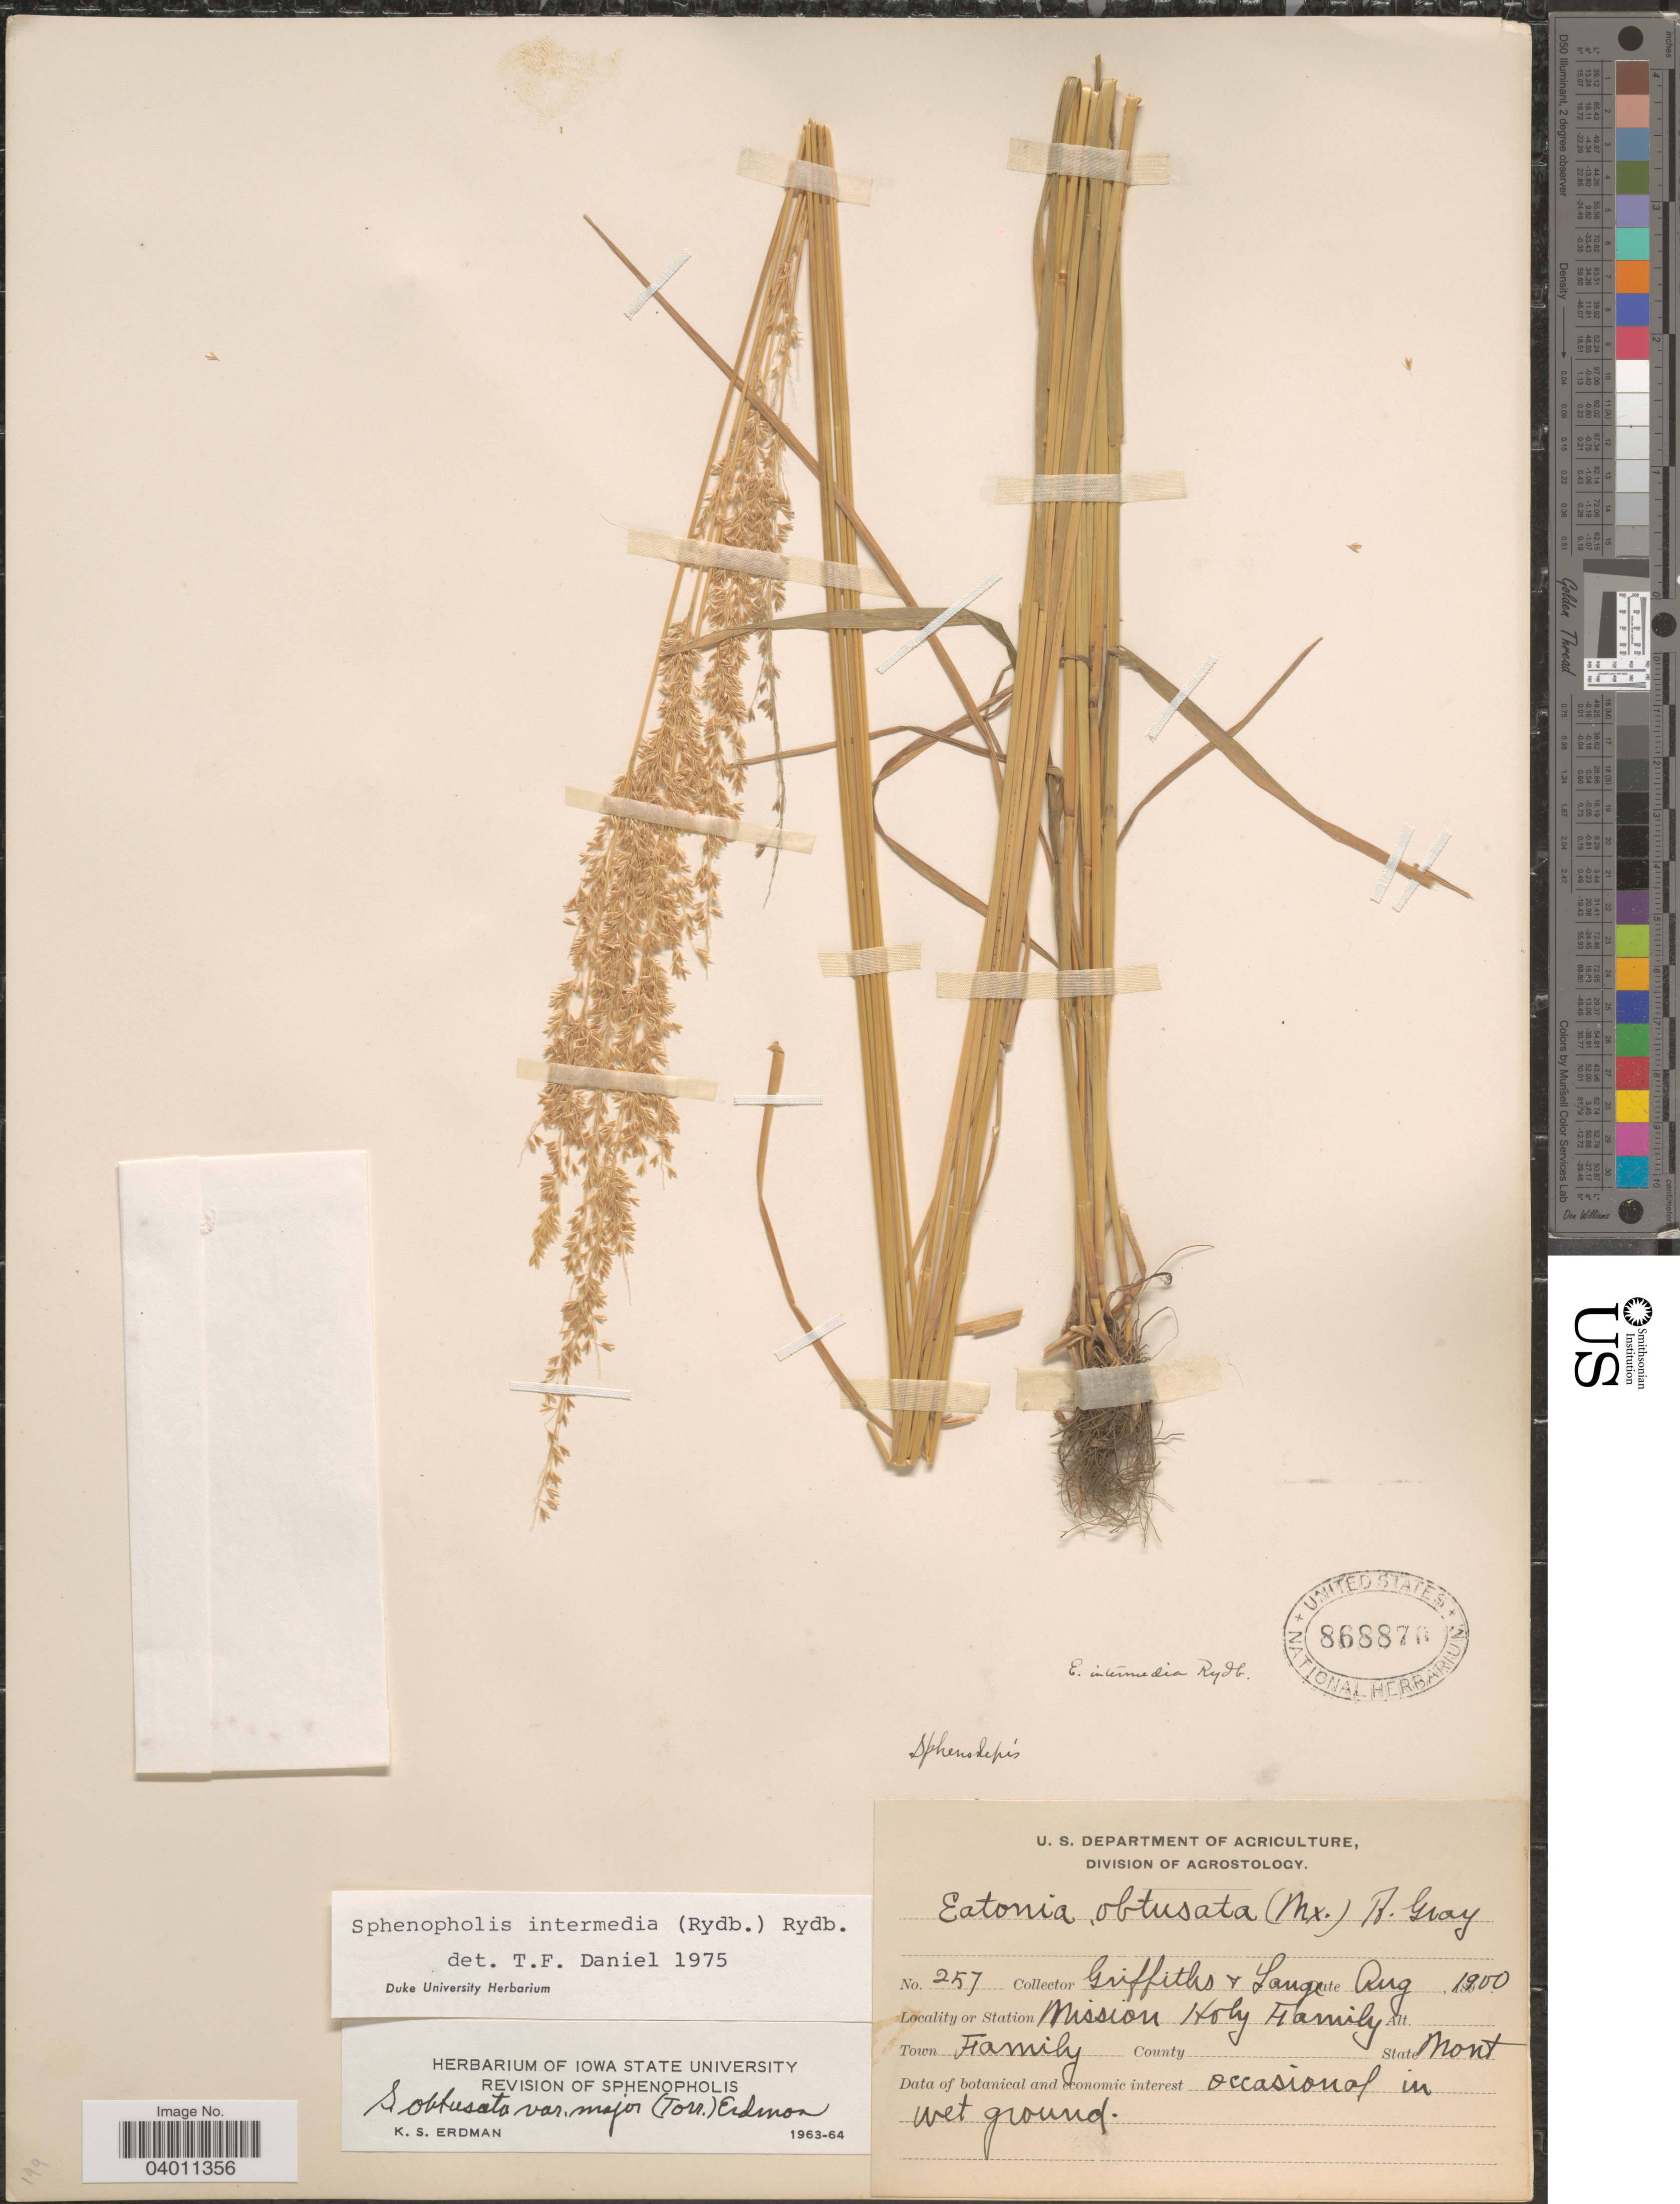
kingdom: Plantae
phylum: Tracheophyta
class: Liliopsida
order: Poales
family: Poaceae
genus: Sphenopholis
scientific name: Sphenopholis intermedia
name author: (Rydb.) Rydb.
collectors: -- Griffiths & -- Lange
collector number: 257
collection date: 1900-08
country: United States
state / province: Montana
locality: Station Mission Holy Family. Town Family.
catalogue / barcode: US 868870